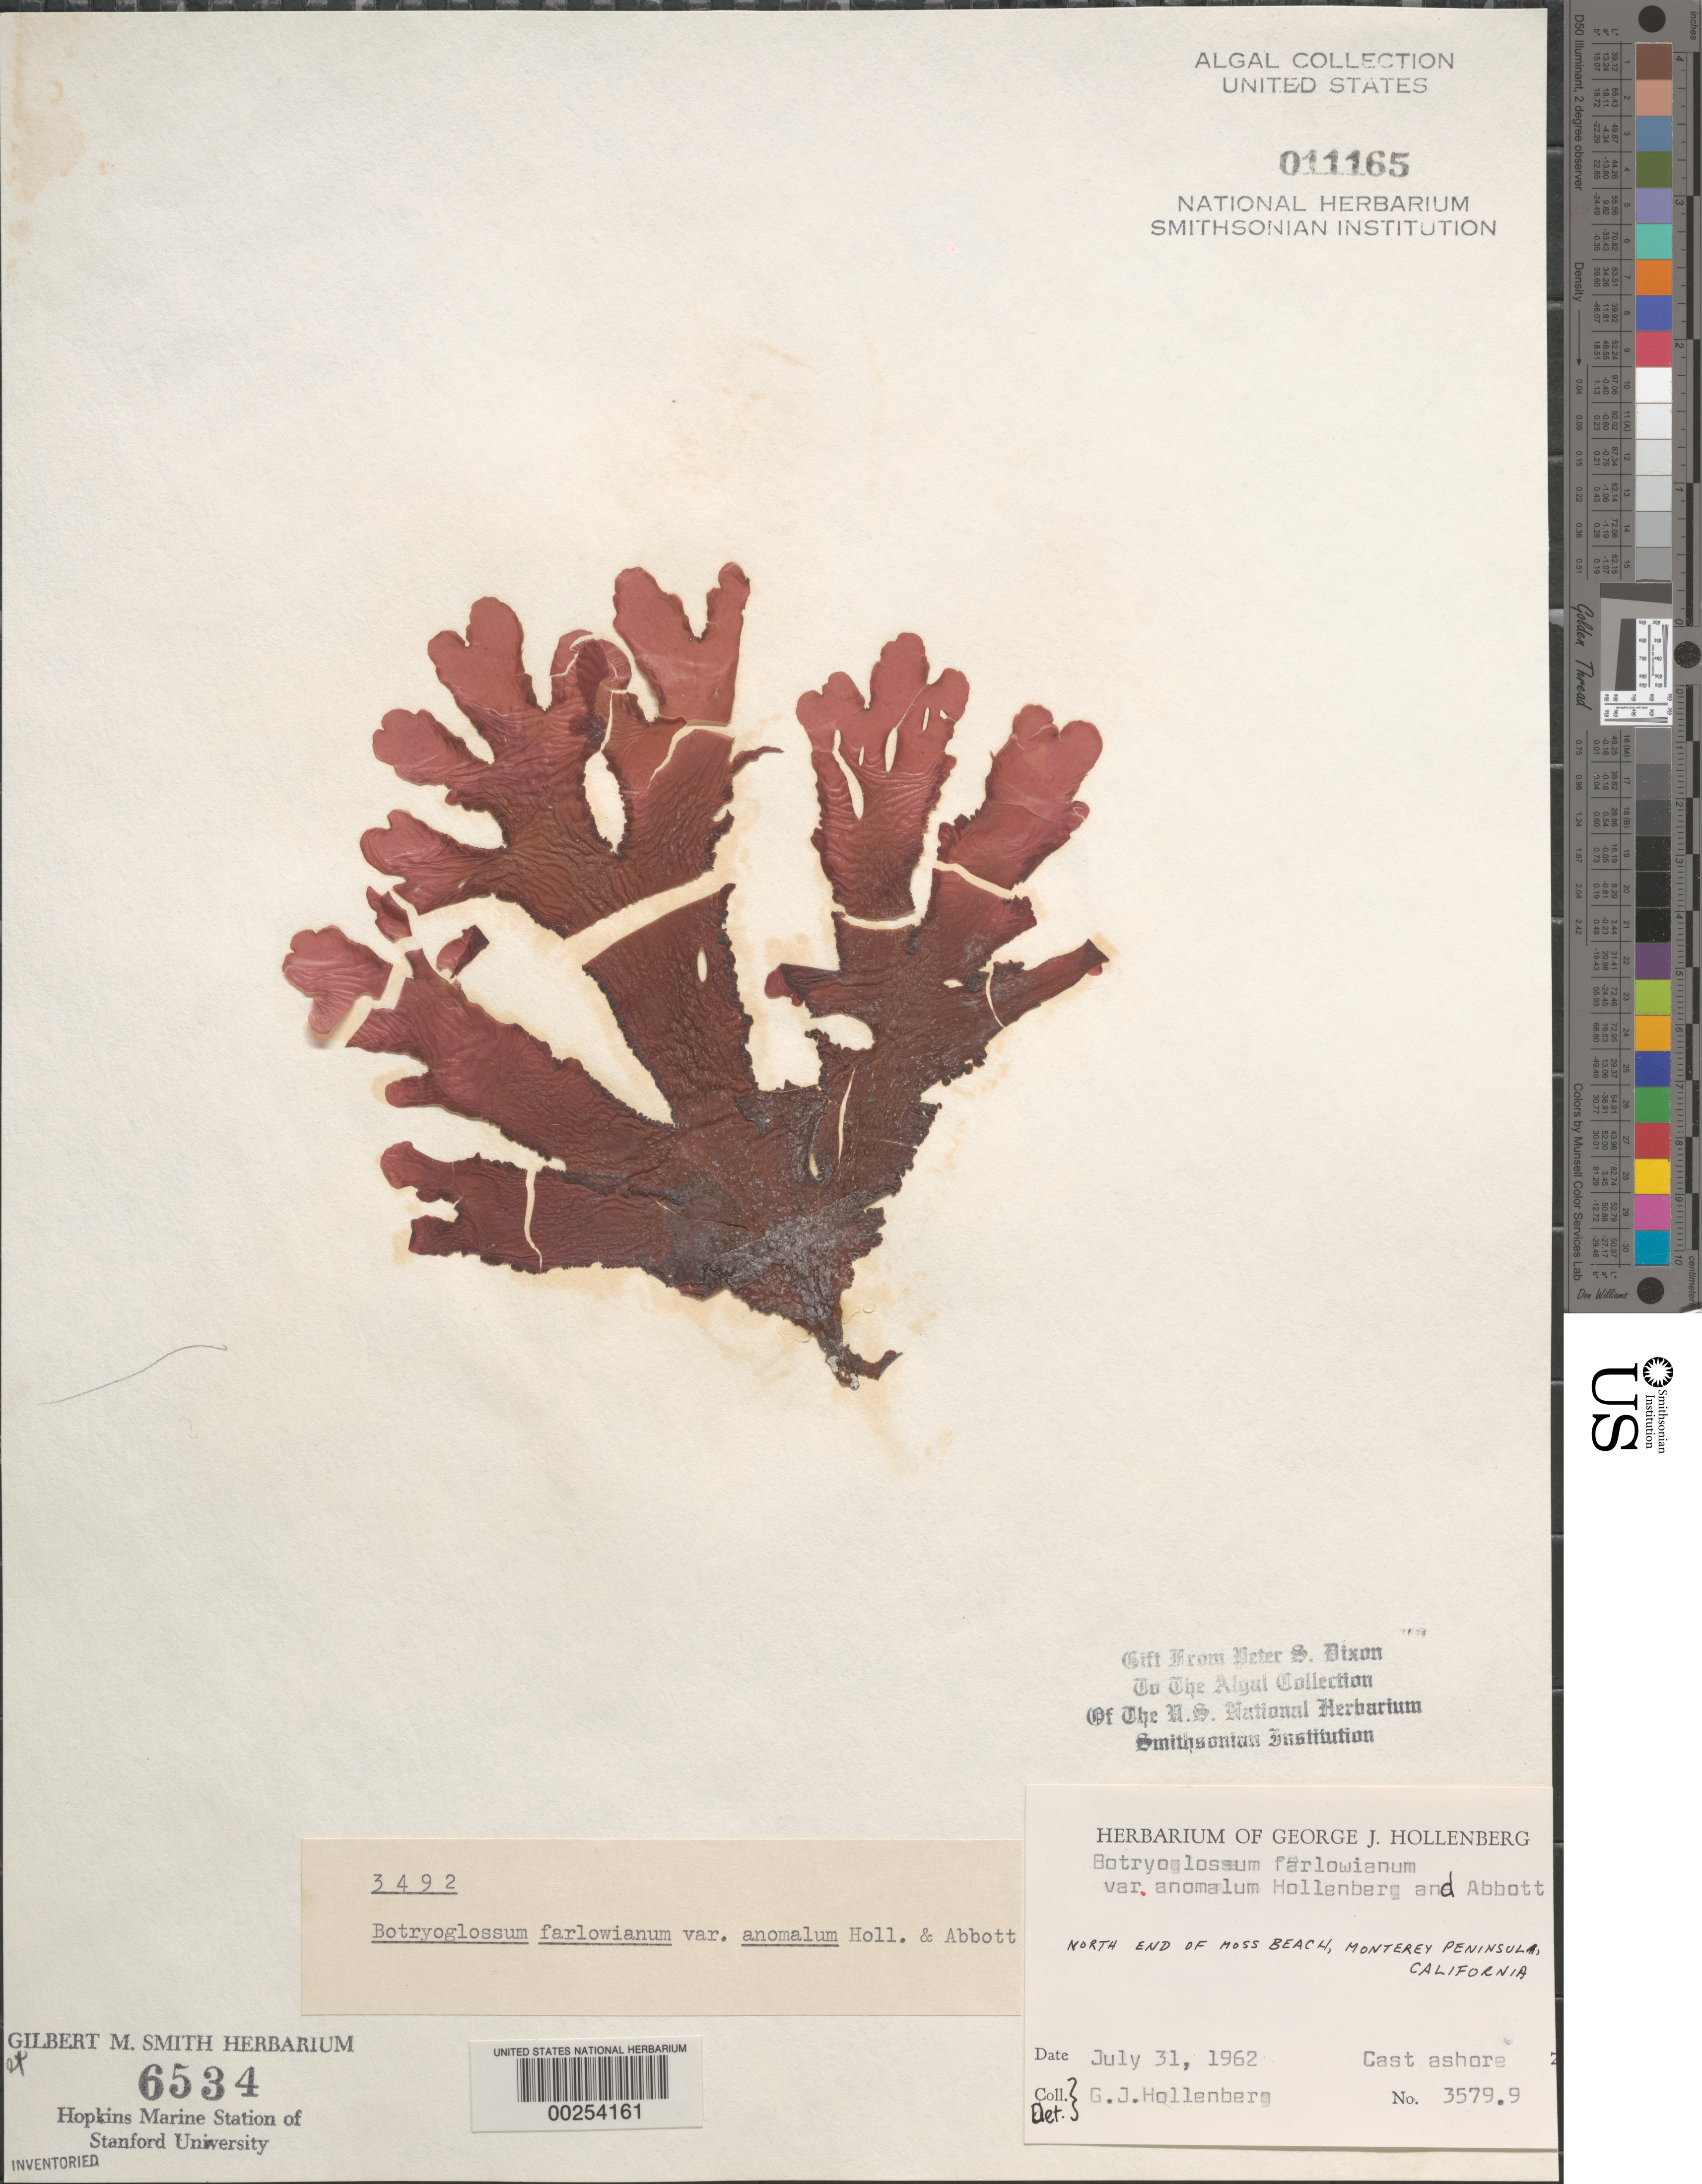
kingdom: Plantae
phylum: Rhodophyta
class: Florideophyceae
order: Ceramiales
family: Delesseriaceae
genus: Botryoglossum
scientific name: Botryoglossum farlowianum var. anomalum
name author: Hollenb. & I.A. Abbott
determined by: Hollenberg, George J.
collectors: G. Hollenberg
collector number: GJH 3579.9 & PSD 3492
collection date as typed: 31 Jul 1962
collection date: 1962-07-31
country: United States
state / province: California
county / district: Monterey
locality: Moss Beach, Monterey Peninsula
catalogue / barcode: US 11165